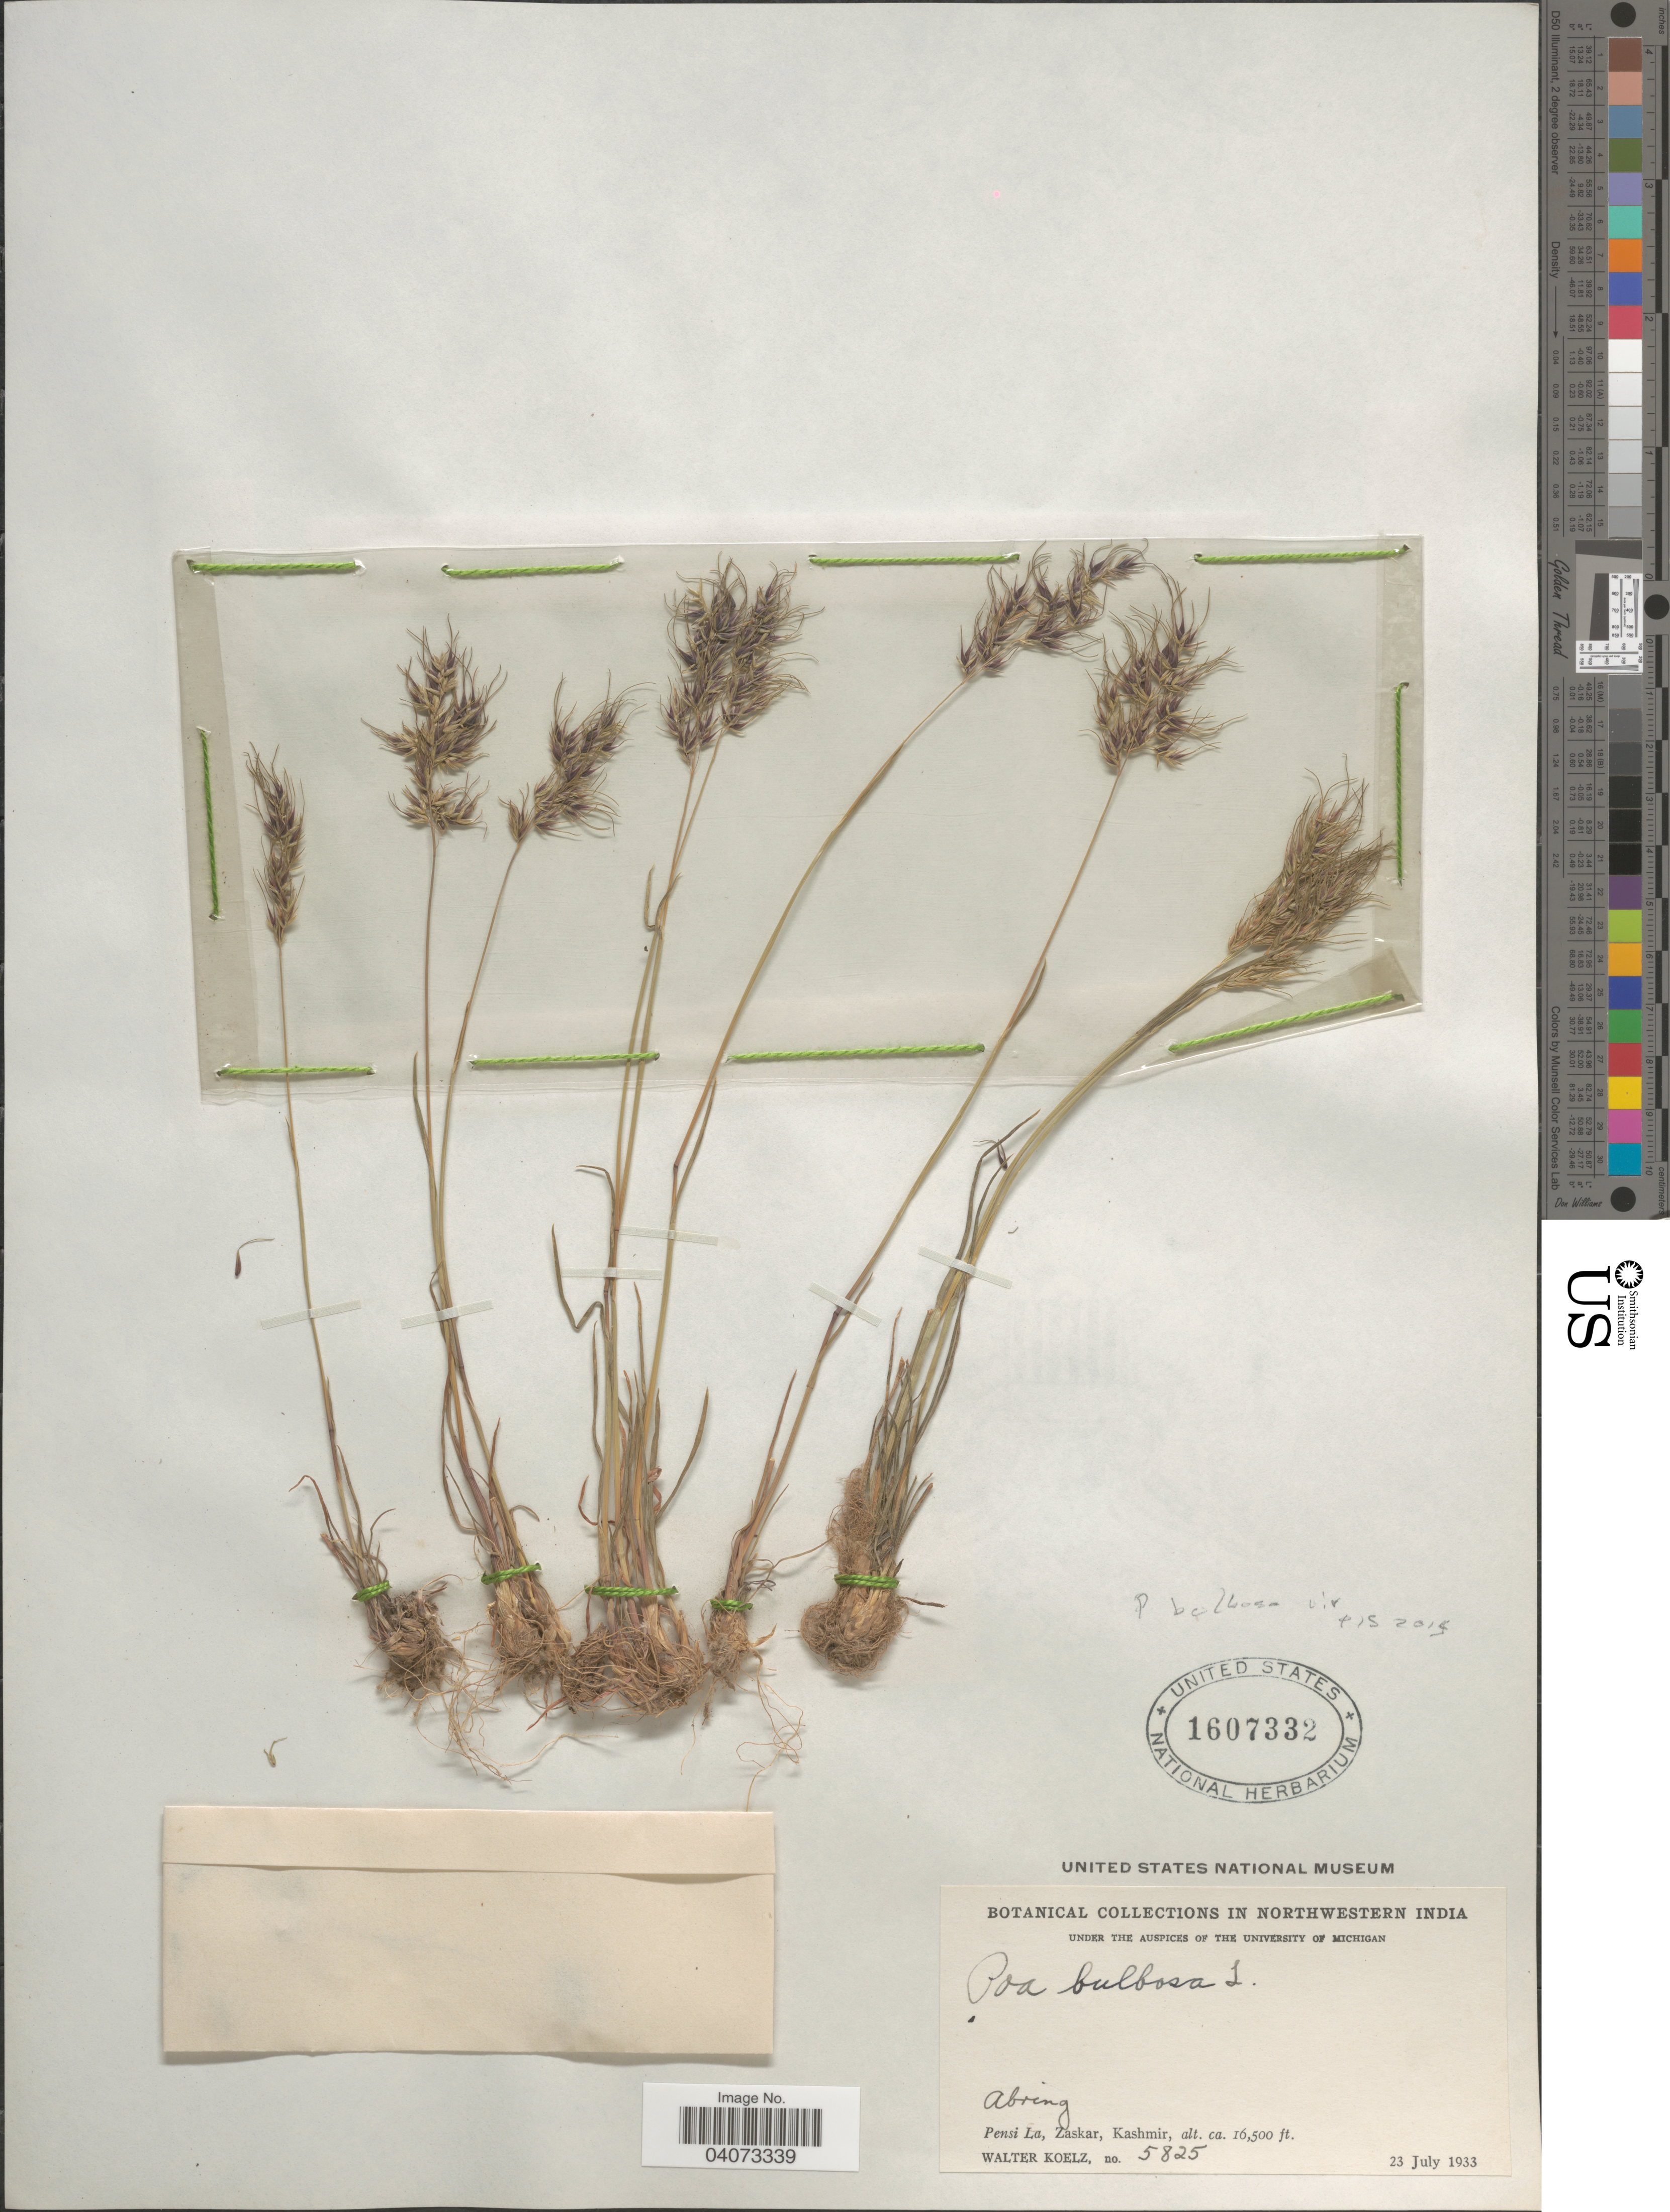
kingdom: Plantae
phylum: Tracheophyta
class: Liliopsida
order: Poales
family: Poaceae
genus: Poa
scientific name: Poa bulbosa subsp. bulbosa var. vivipara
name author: Koeler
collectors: W. N. Koelz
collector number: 5825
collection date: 1933-07-23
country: India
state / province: Jammu and Kashmir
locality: Northwestern India. Abring. Pensi La, Zaskar, Kashmir.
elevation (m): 5029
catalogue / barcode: US 1607332